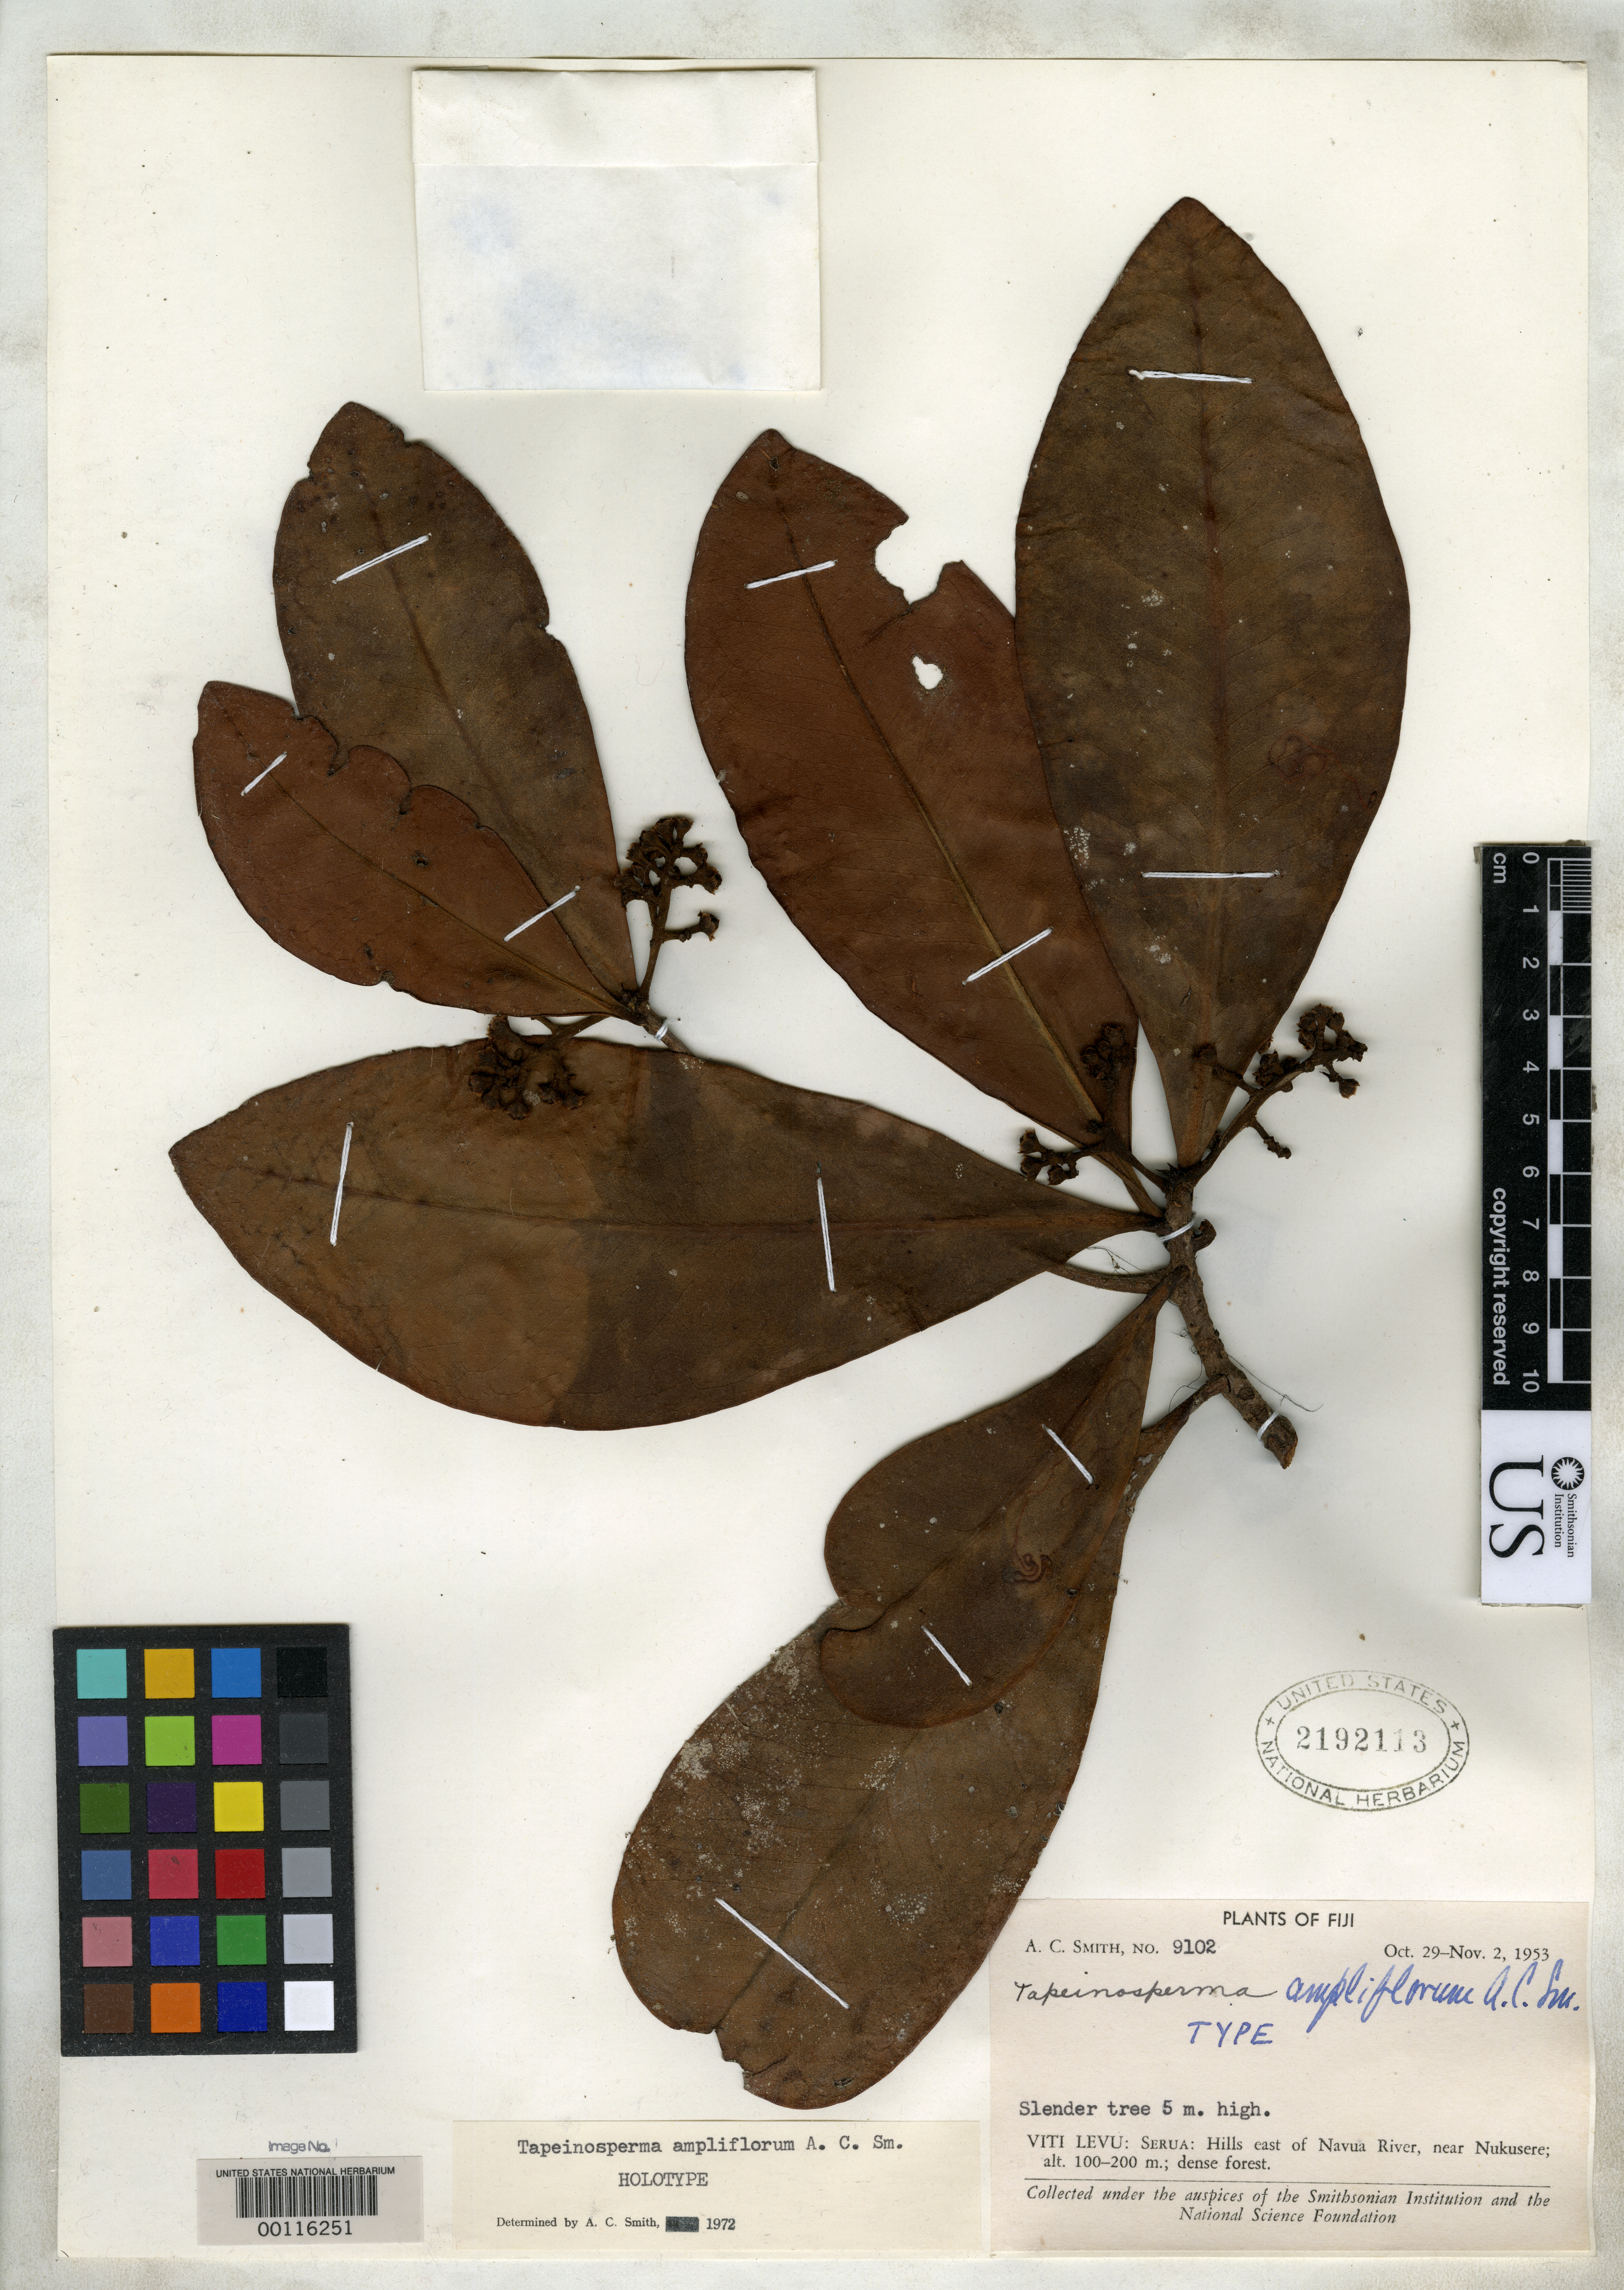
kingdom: Plantae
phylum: Tracheophyta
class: Magnoliopsida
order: Ericales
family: Primulaceae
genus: Tapeinosperma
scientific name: Tapeinosperma ampliflorum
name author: A.C. Sm.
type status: Holotype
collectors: A. C. Smith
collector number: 9102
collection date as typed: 29 Oct 1953 to 02 Nov 1953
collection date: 1953-10-29/1953-11-02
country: Fiji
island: Viti Levu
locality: Serua near Nukusere, east of Navua River.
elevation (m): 100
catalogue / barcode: US 2192113